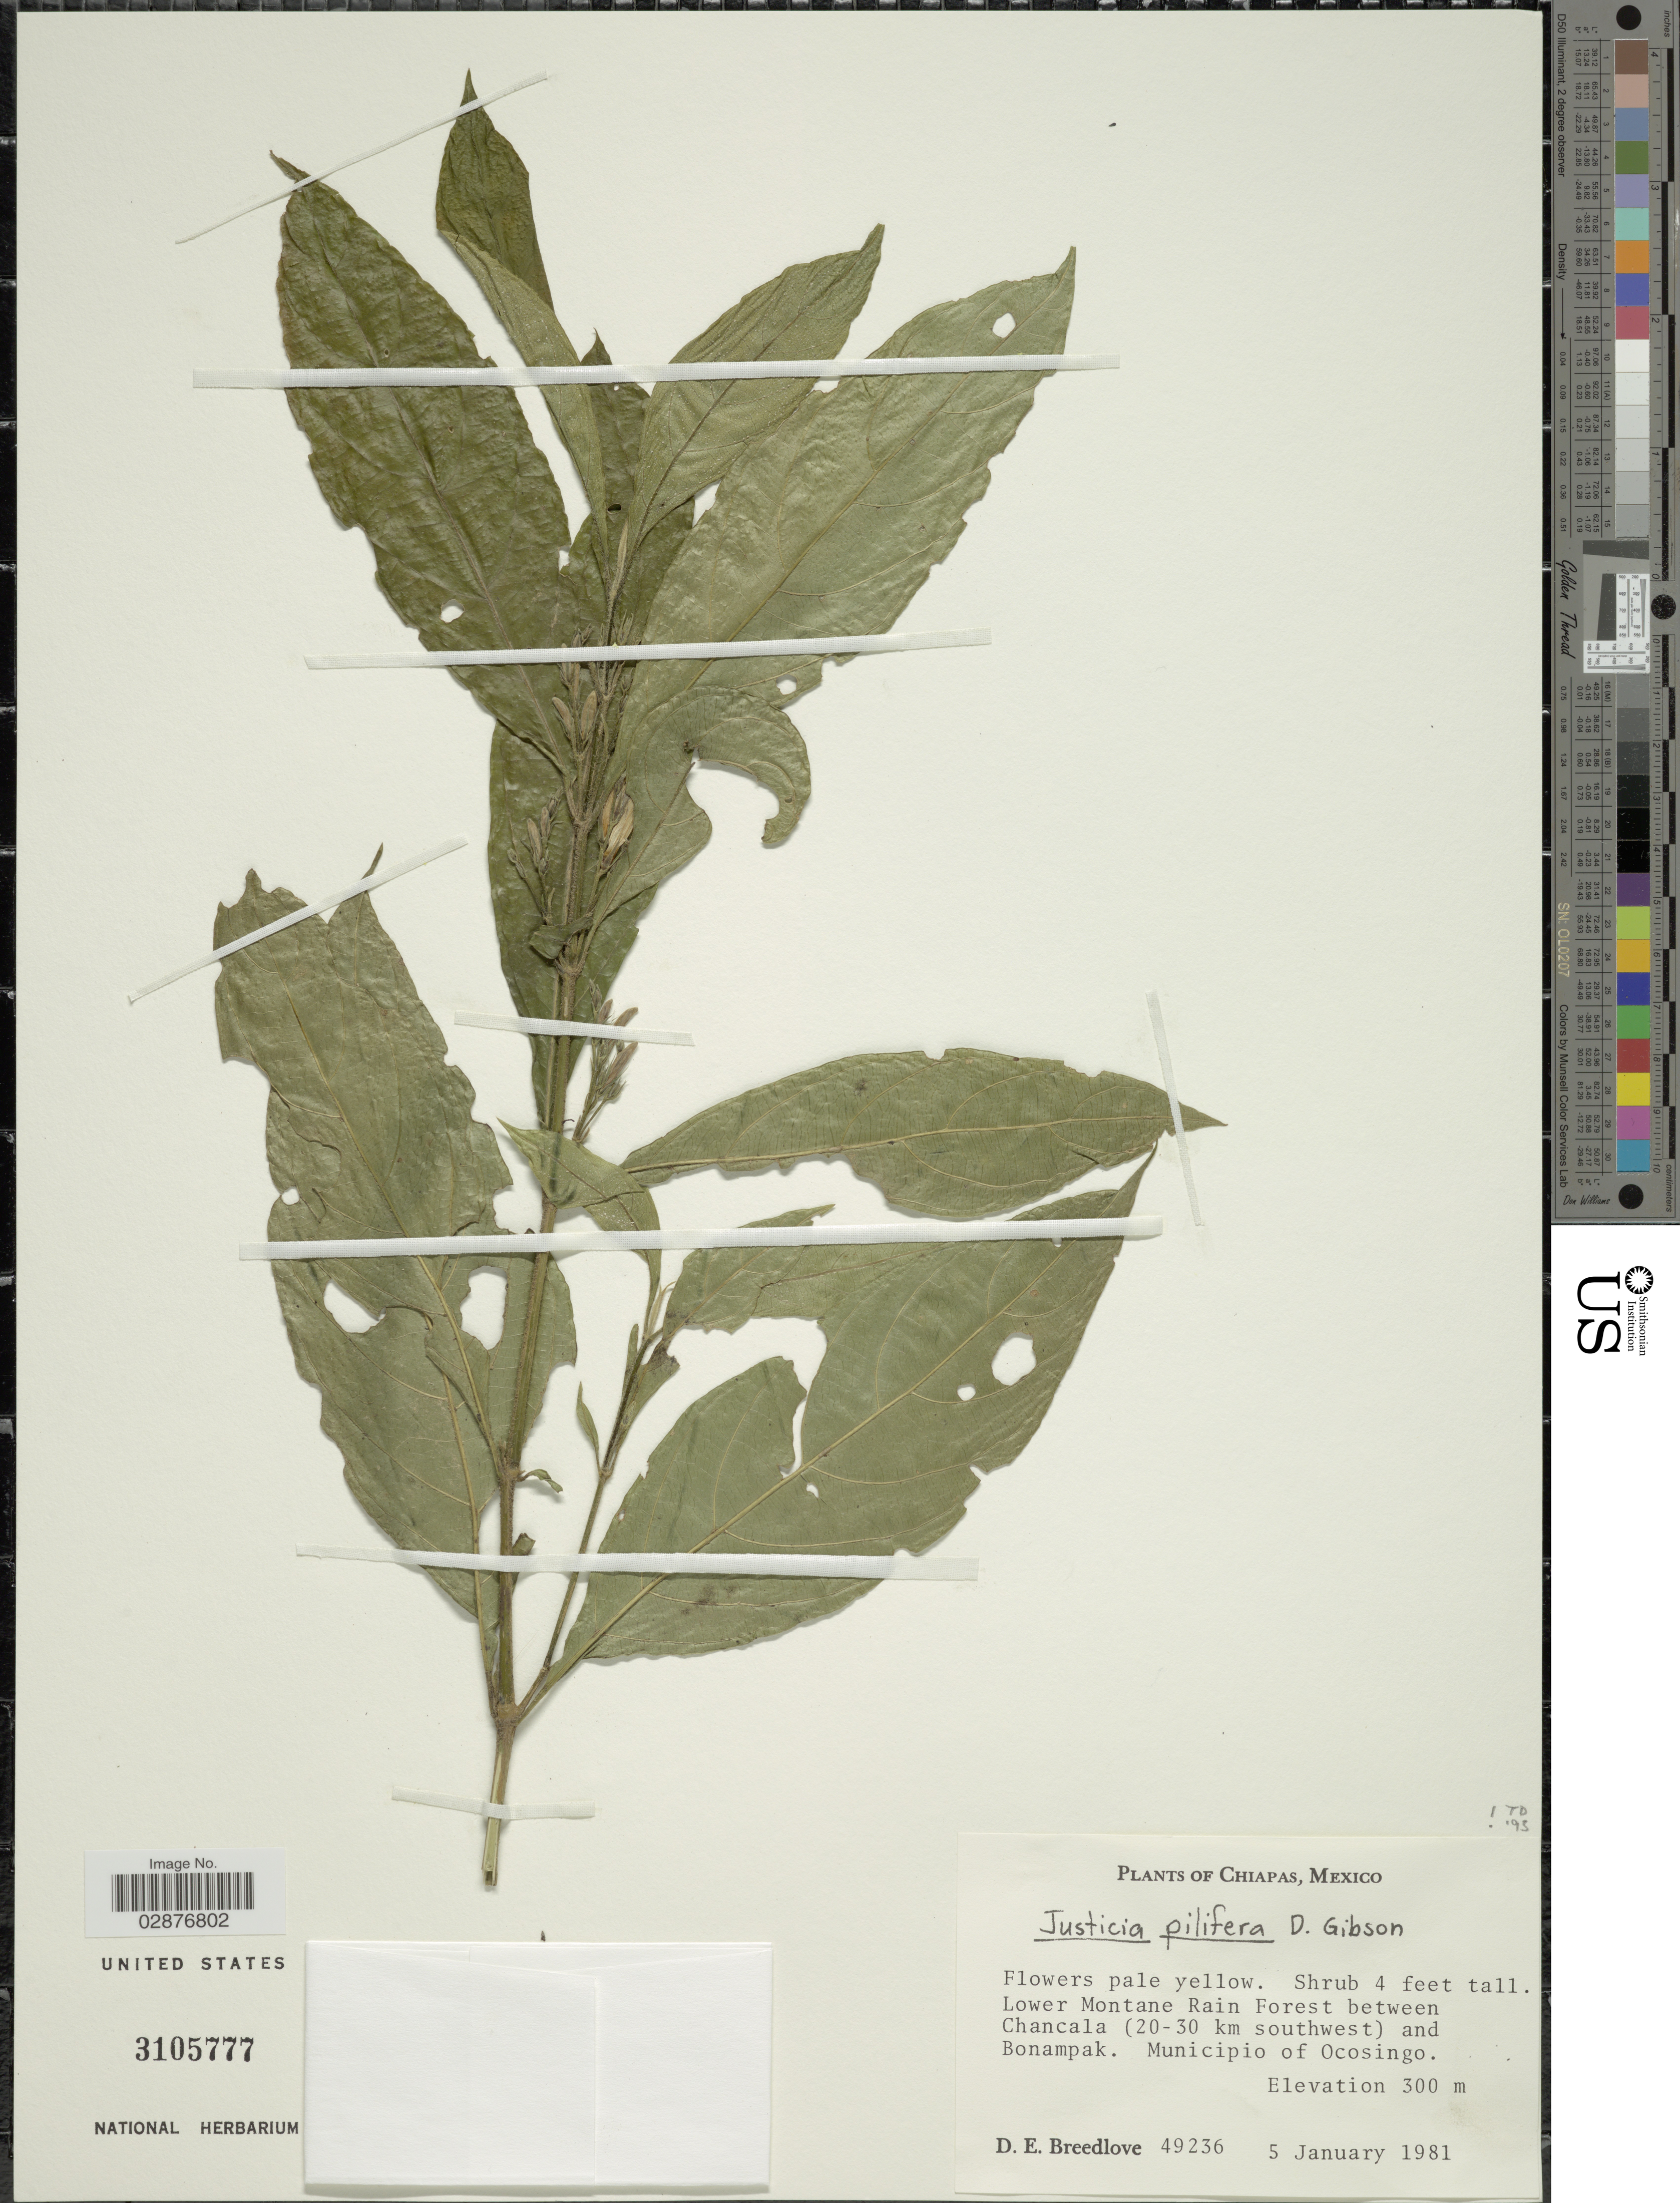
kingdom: Plantae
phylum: Tracheophyta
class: Magnoliopsida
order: Lamiales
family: Acanthaceae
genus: Justicia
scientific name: Justicia pilifera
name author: D.N. Gibson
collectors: D. E. Breedlove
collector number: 49236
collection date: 1981-01-05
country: Mexico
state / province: Chiapas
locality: Lower Montane Rain Forest between Chancala (20-30 km southwest) and Bonampak. Municipio of Ocosingo.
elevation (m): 300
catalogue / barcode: US 3105777